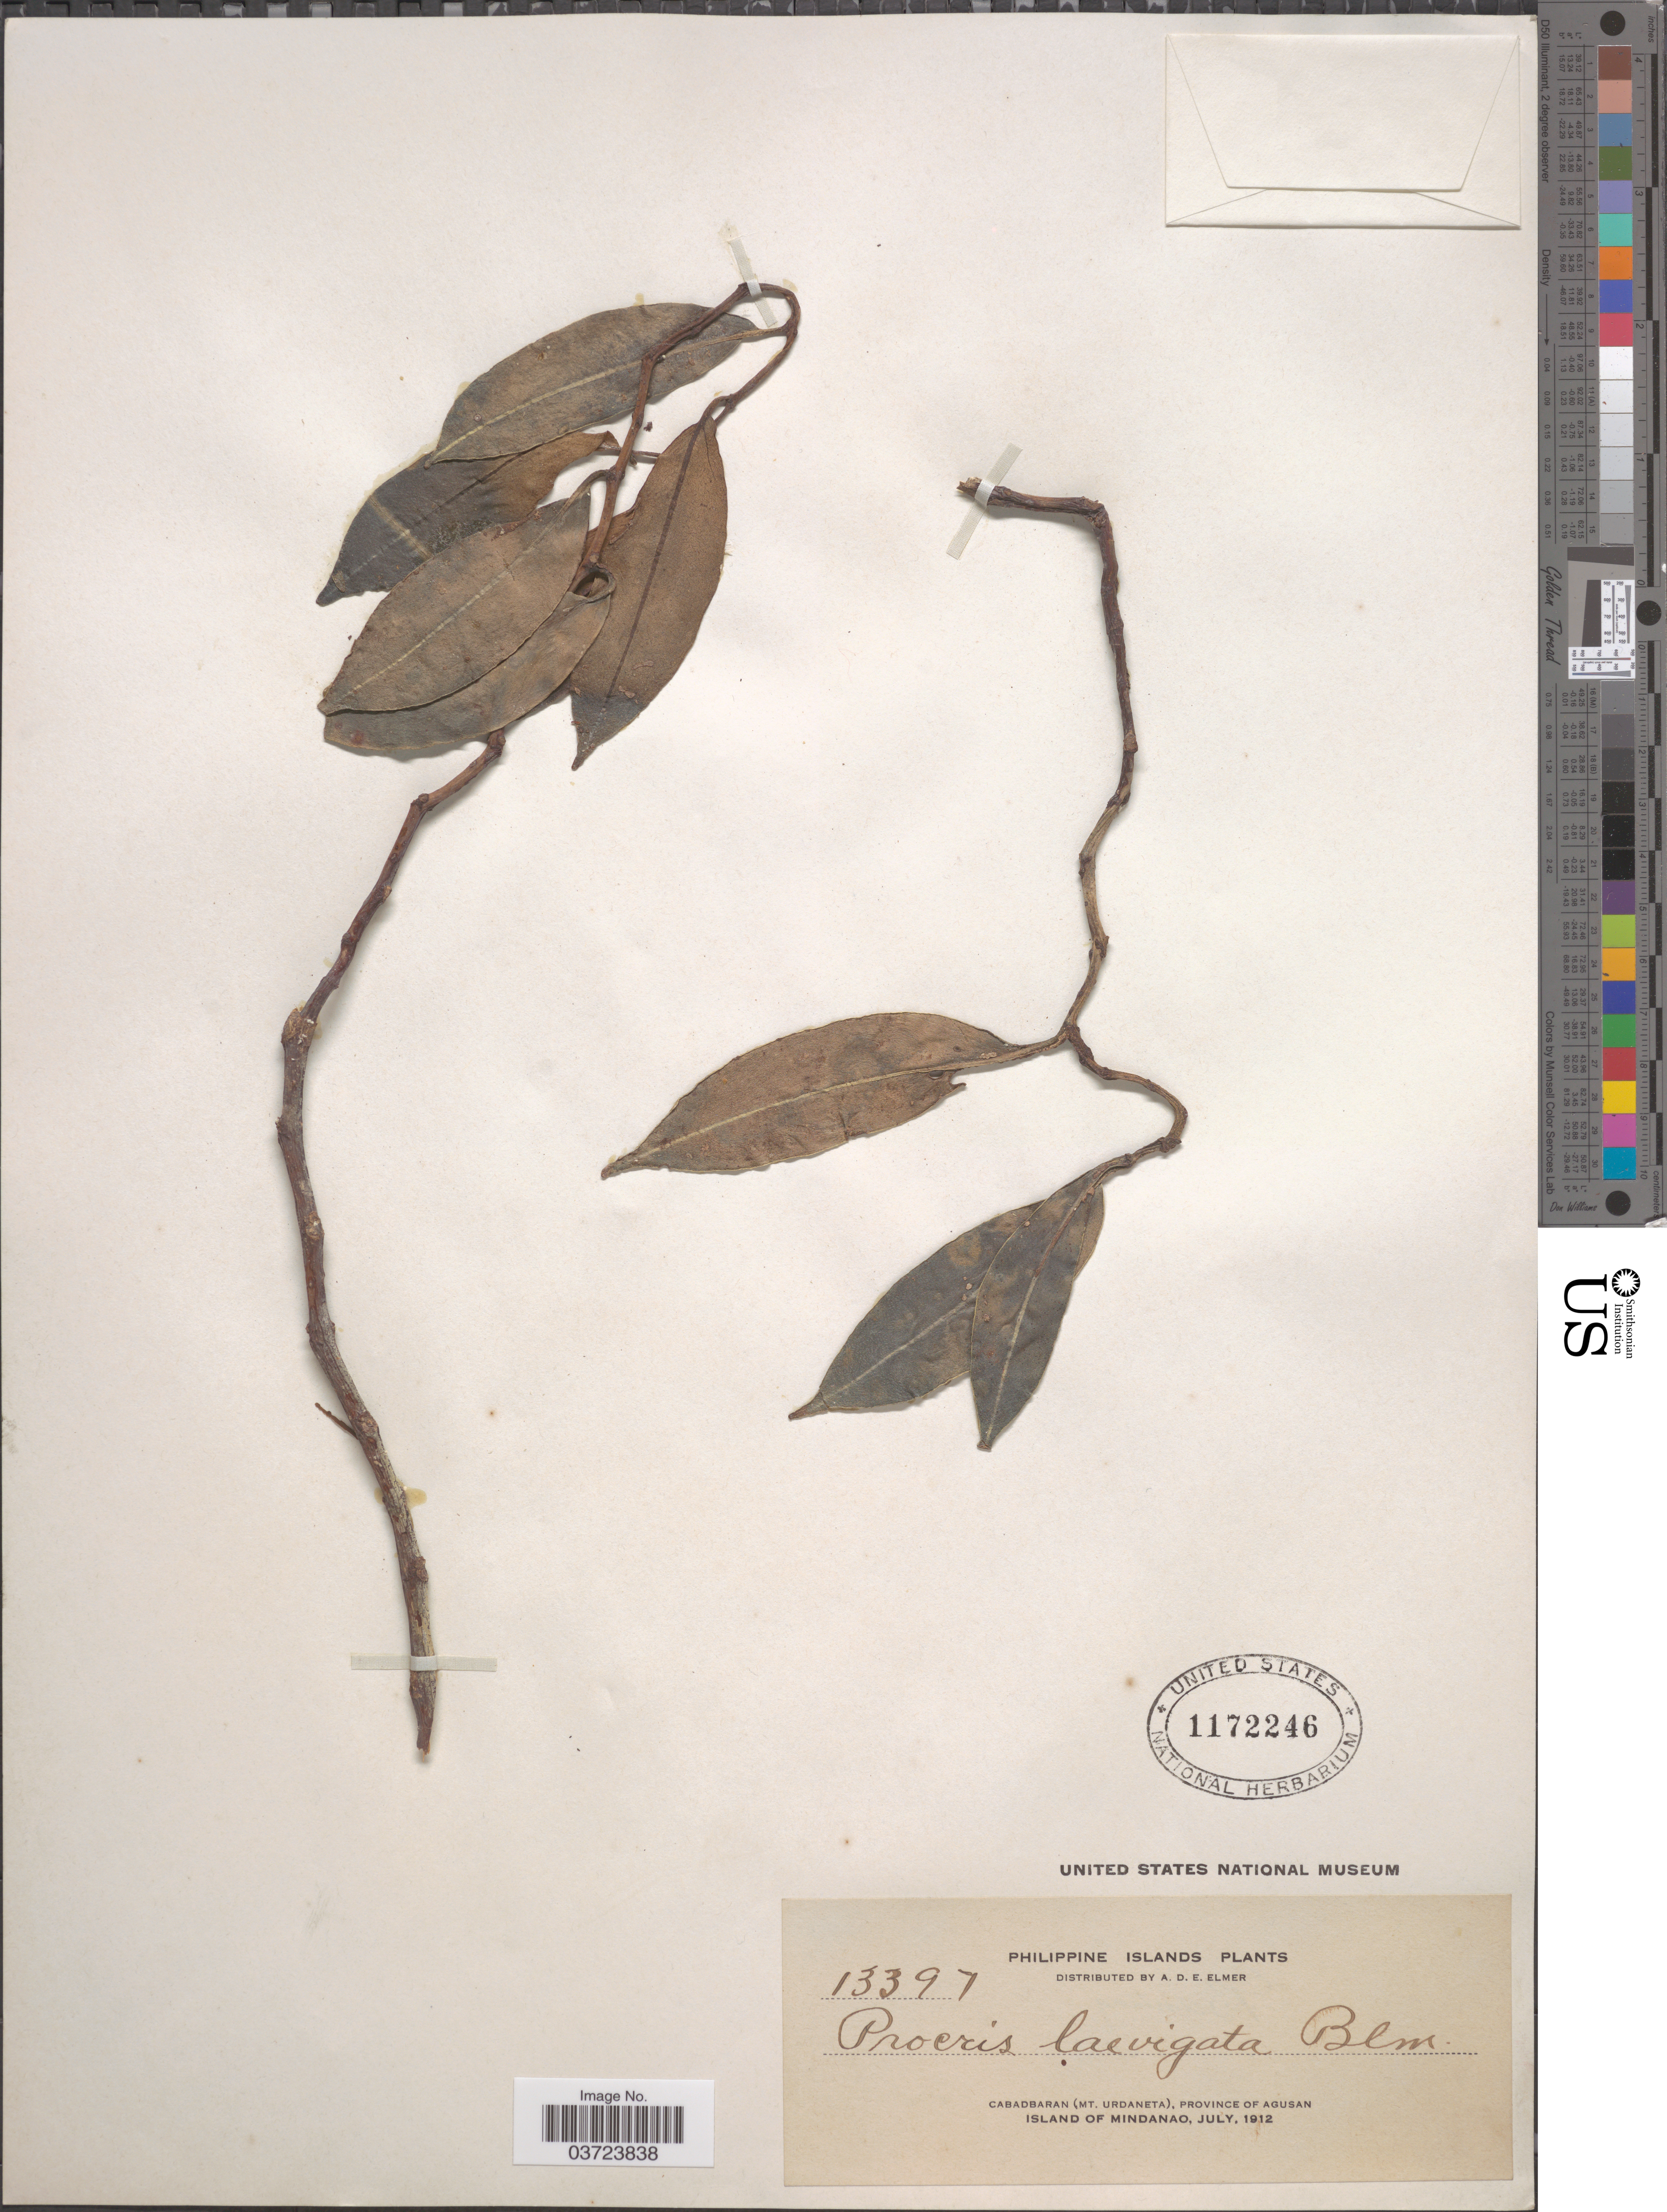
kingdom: Plantae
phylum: Tracheophyta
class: Magnoliopsida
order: Rosales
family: Urticaceae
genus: Procris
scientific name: Procris laevigata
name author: Blume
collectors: A. D. E. Elmer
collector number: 13397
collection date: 1912-07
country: Philippines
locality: Philippine Islands. Cabadbaran (Mt. Urdaneta), Province of Agusan, Island of Mindanao .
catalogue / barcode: US 1172246